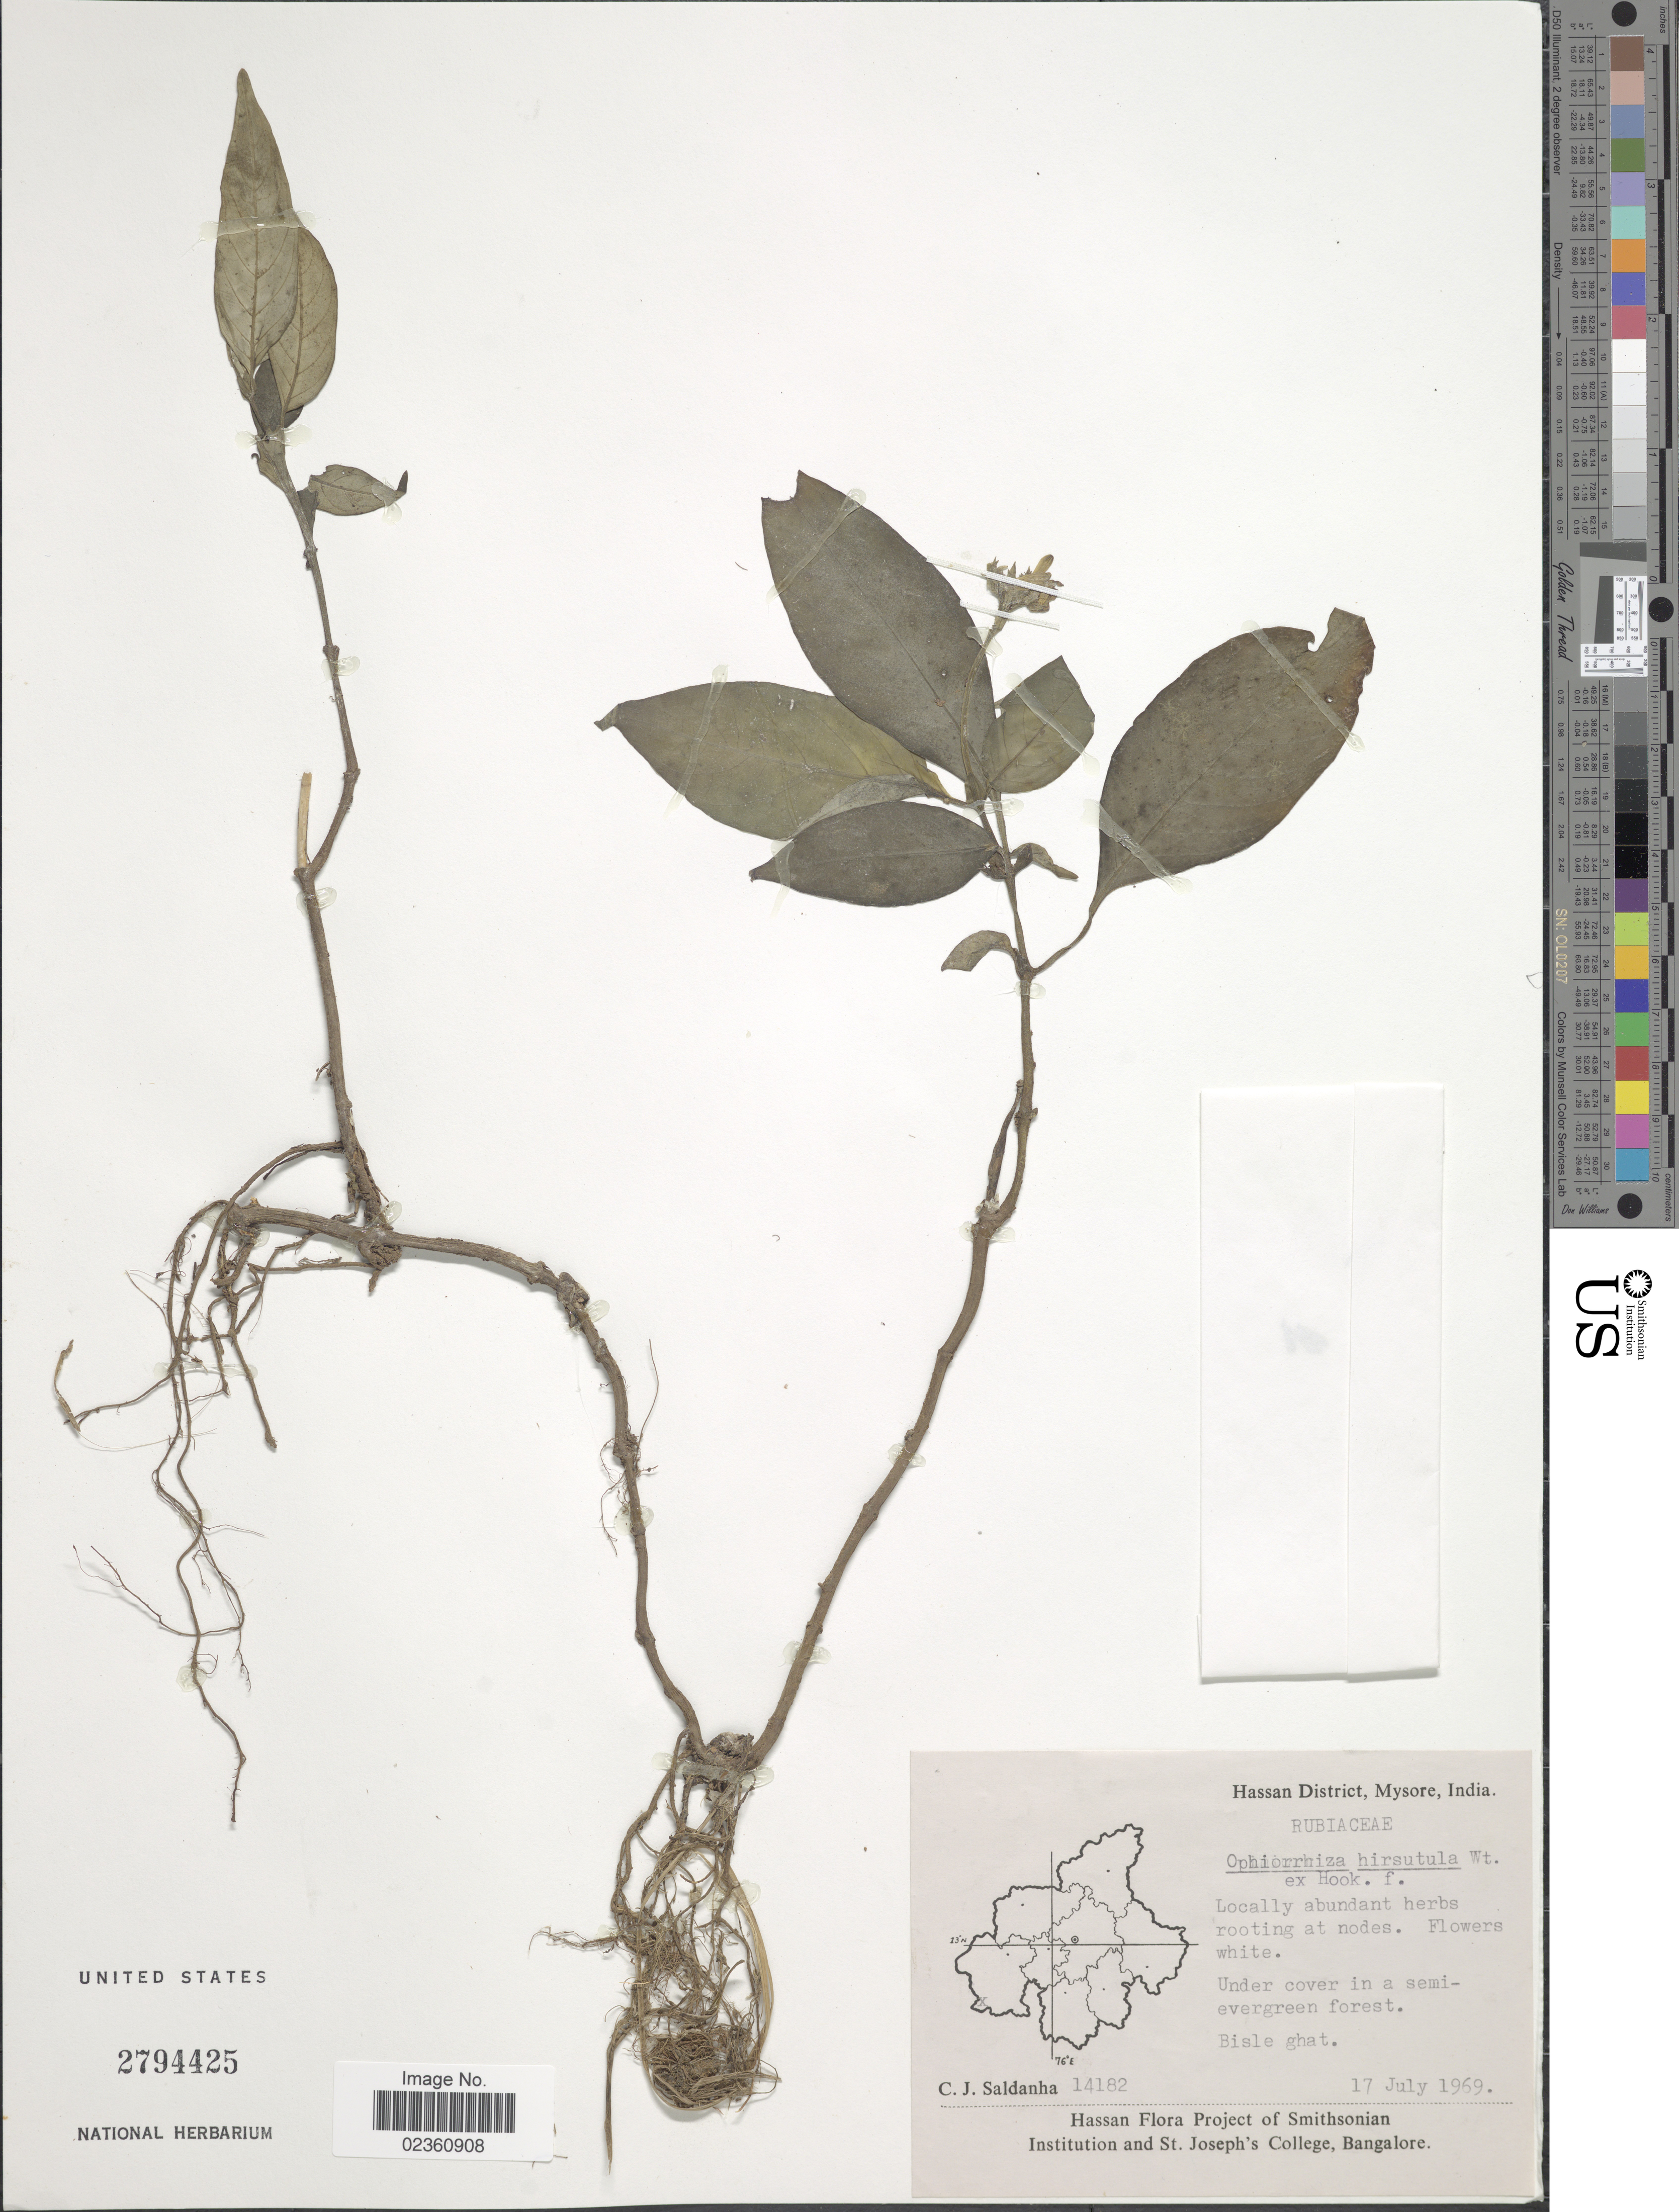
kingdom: Plantae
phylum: Tracheophyta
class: Magnoliopsida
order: Gentianales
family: Rubiaceae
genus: Ophiorrhiza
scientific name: Ophiorrhiza hirsutula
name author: Wight ex Hook. f.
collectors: C. J. Saldanha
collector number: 14182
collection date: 1969-07-17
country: India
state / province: Karnataka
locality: Hassan District, Mysore, Under cover in a semi-evergreen forest, Bisle ghat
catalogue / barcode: US 2794425